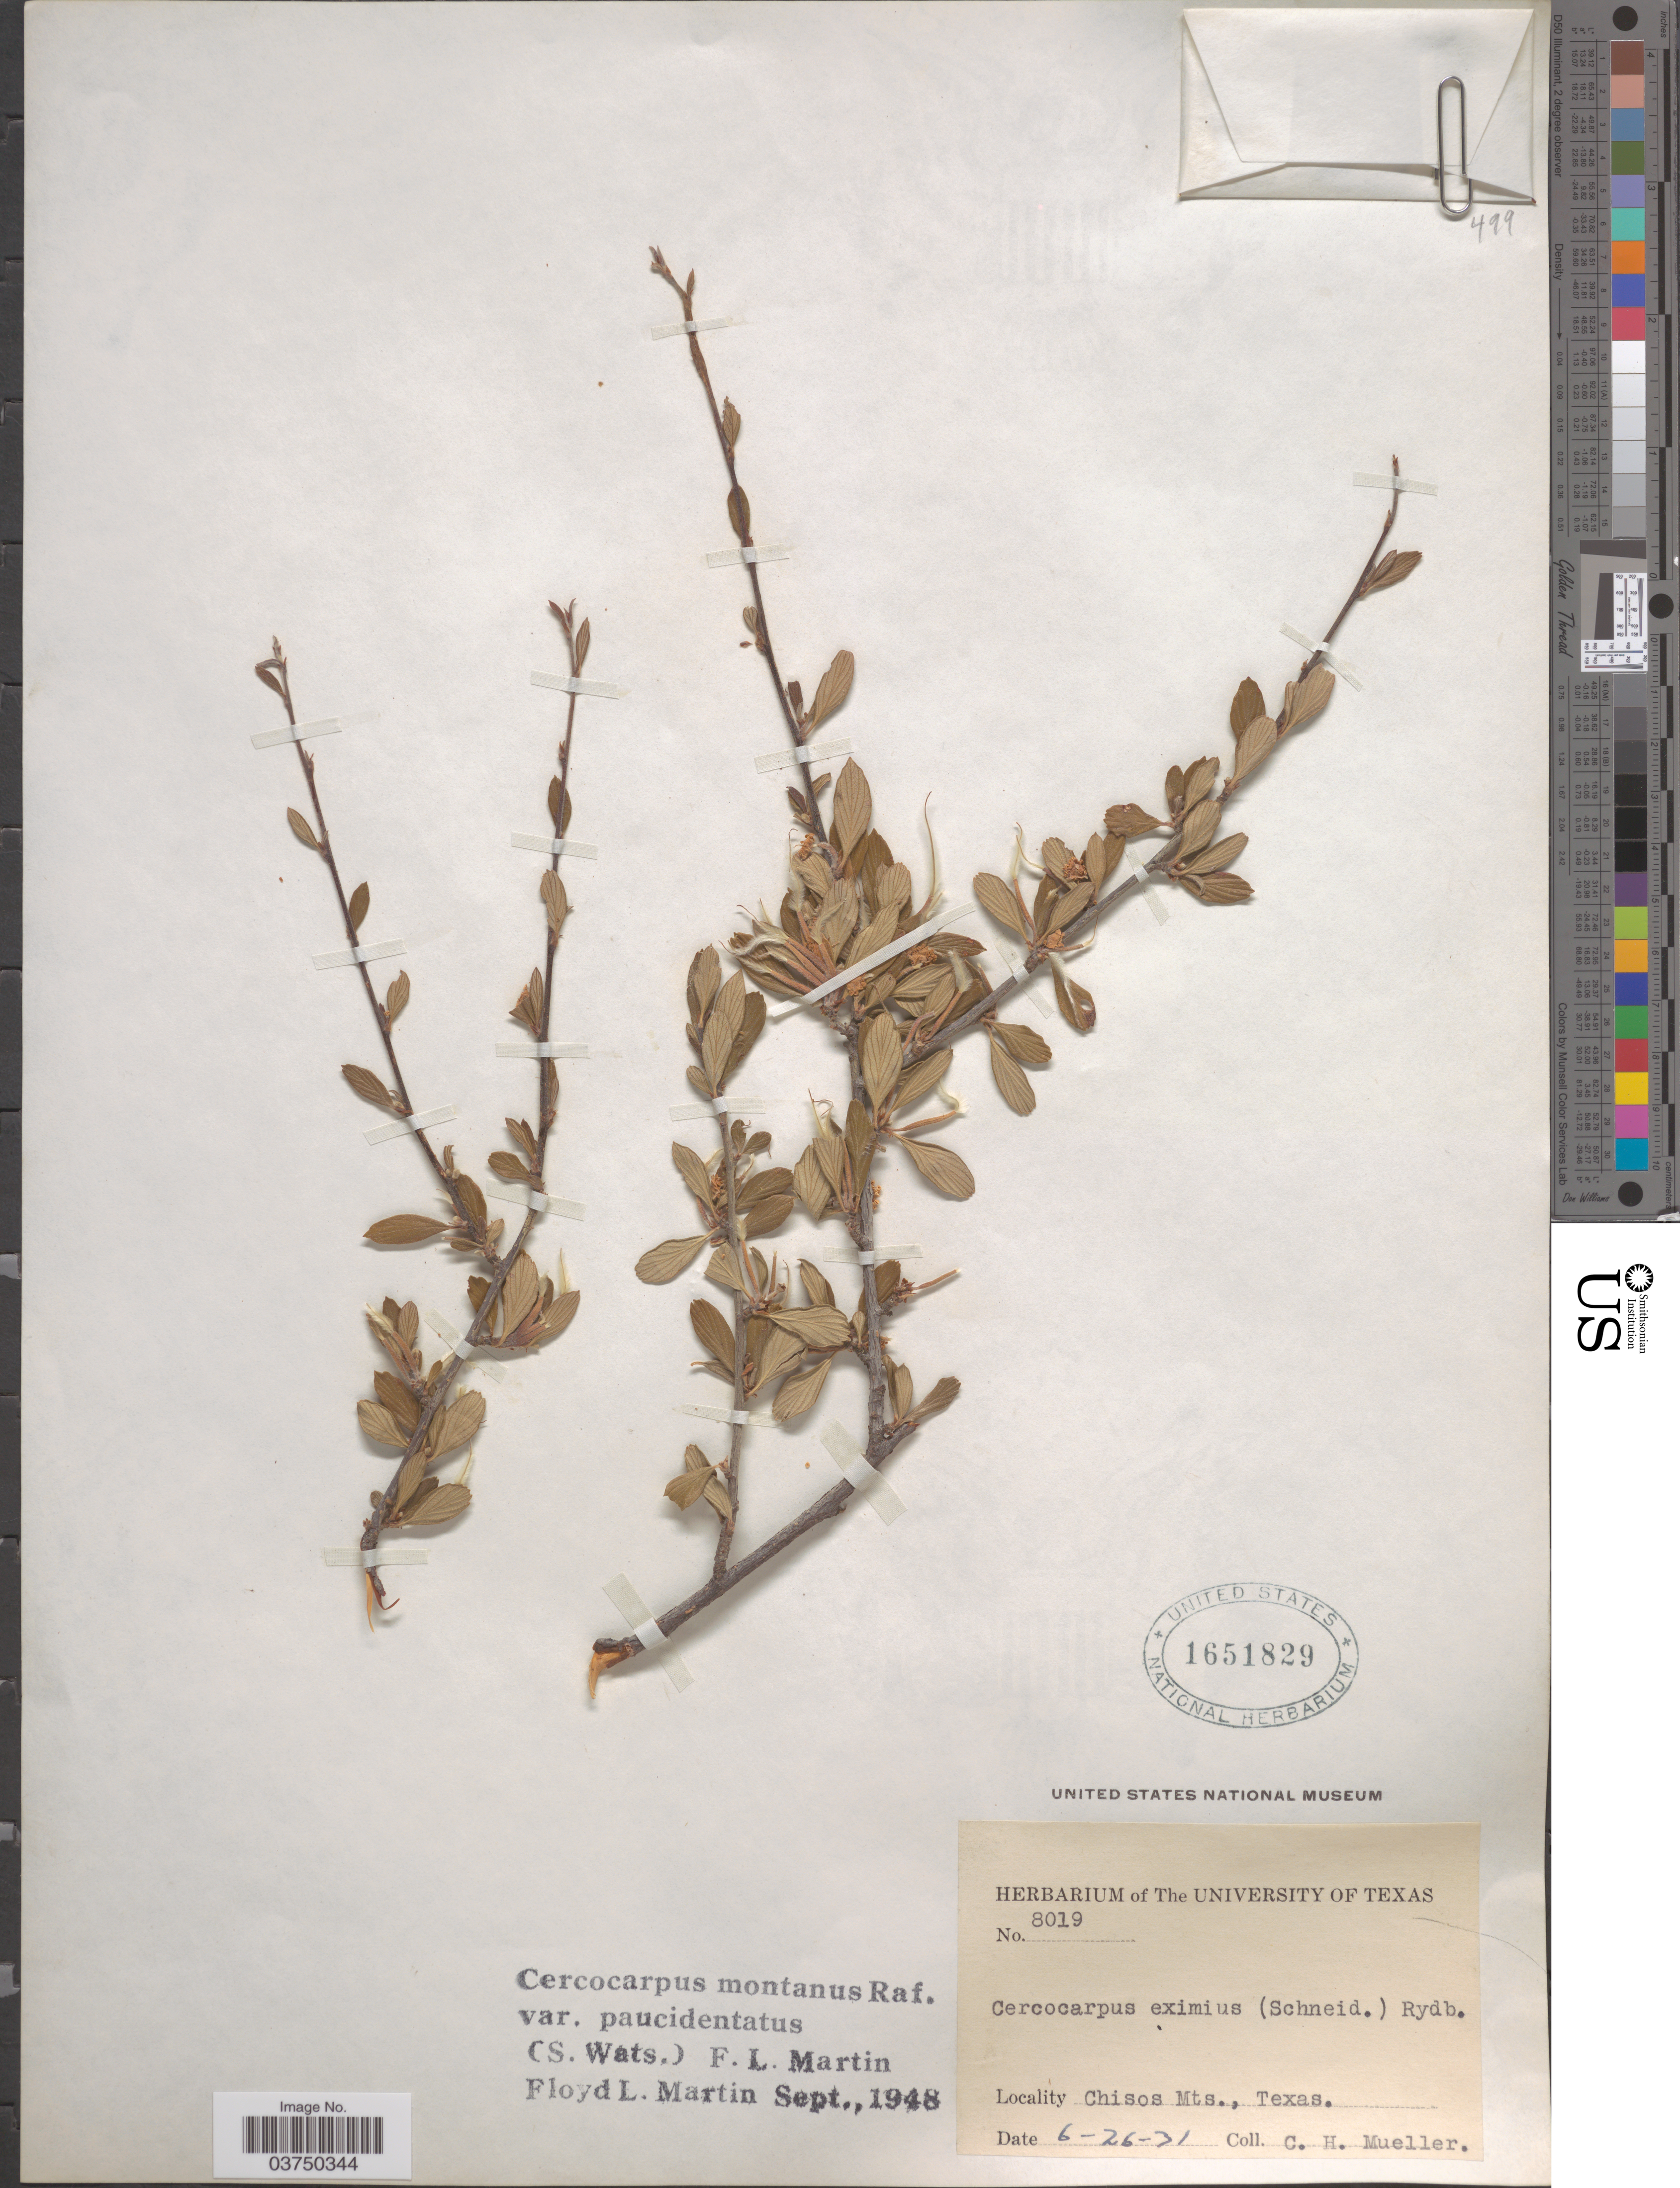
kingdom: Plantae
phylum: Tracheophyta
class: Magnoliopsida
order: Rosales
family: Rosaceae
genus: Cercocarpus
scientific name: Cercocarpus montanus var. paucidentatus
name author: (S. Watson) F.L. Martin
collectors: C. H. Mueller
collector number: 8019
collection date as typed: Transcribed d/m/y: 26/6/31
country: United States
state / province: Texas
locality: Chisos Mts.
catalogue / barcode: US 1651829